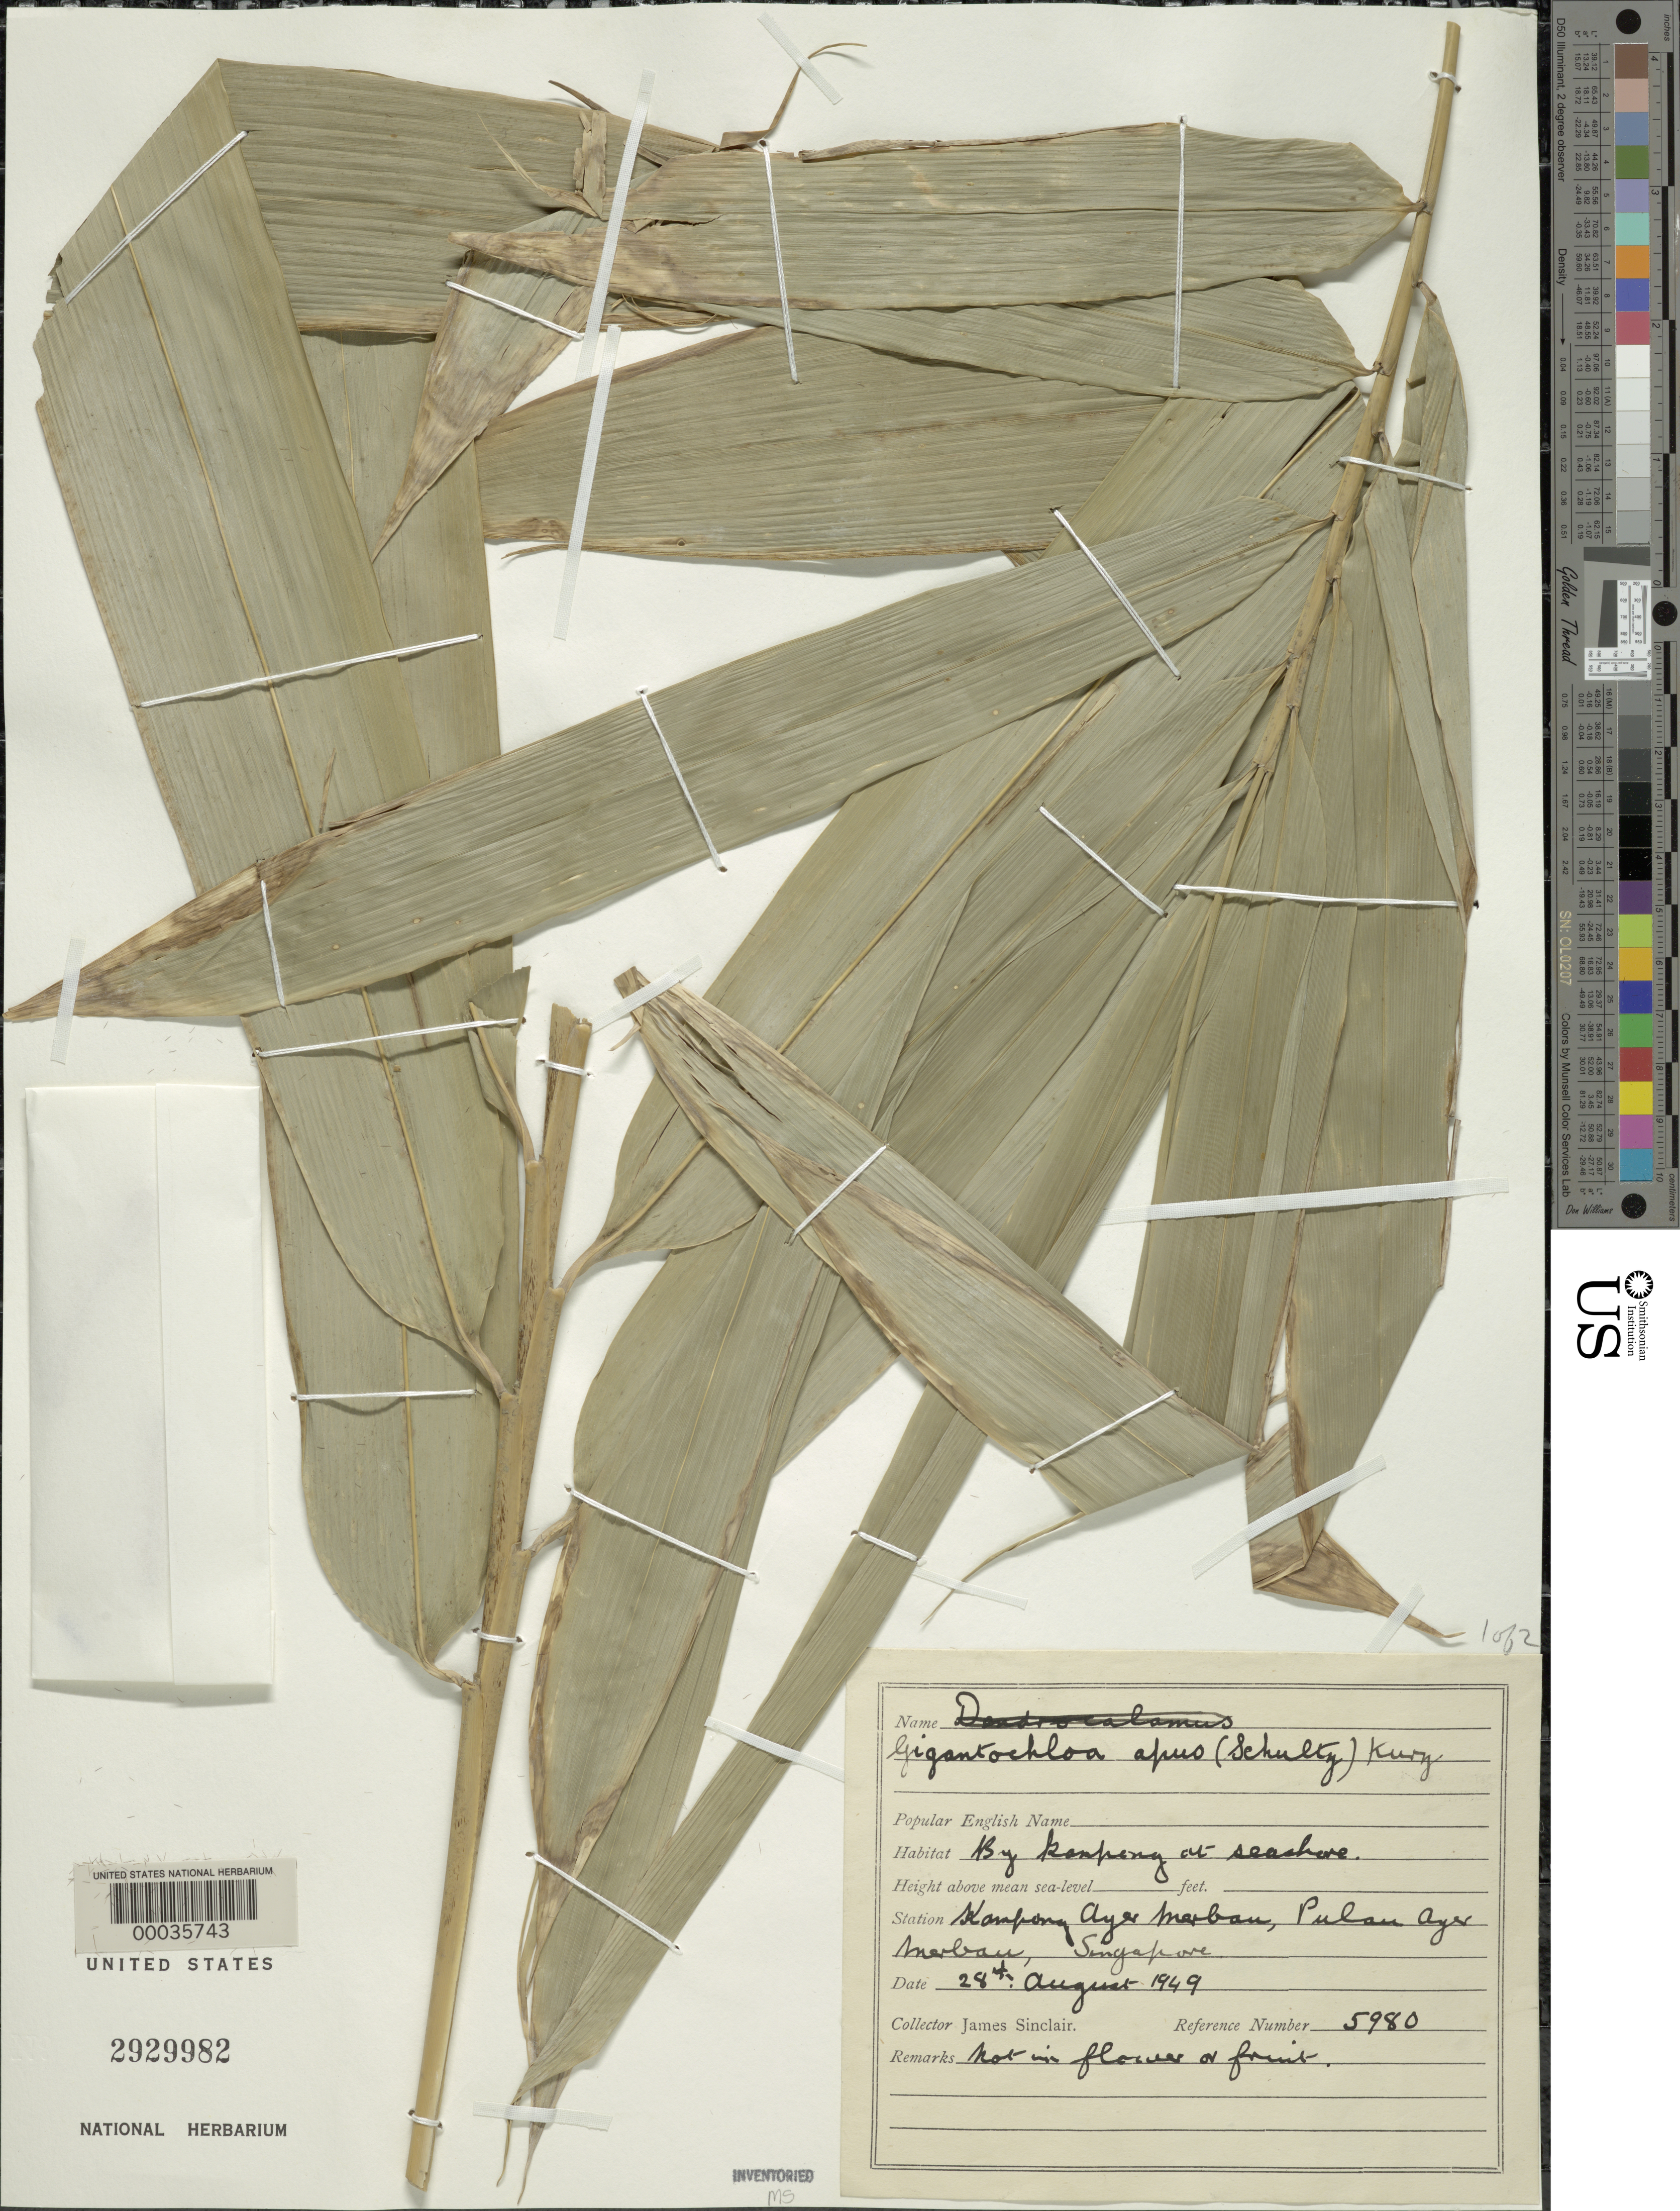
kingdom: Plantae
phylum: Tracheophyta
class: Liliopsida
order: Poales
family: Poaceae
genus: Dendrocalamus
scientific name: Dendrocalamus apus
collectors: J. Sinclair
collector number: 5980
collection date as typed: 28 Aug 1949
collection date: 1949-08-28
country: Singapore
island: Singapore Island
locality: Kampong [Malay Peninsula]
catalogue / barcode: US 2929982